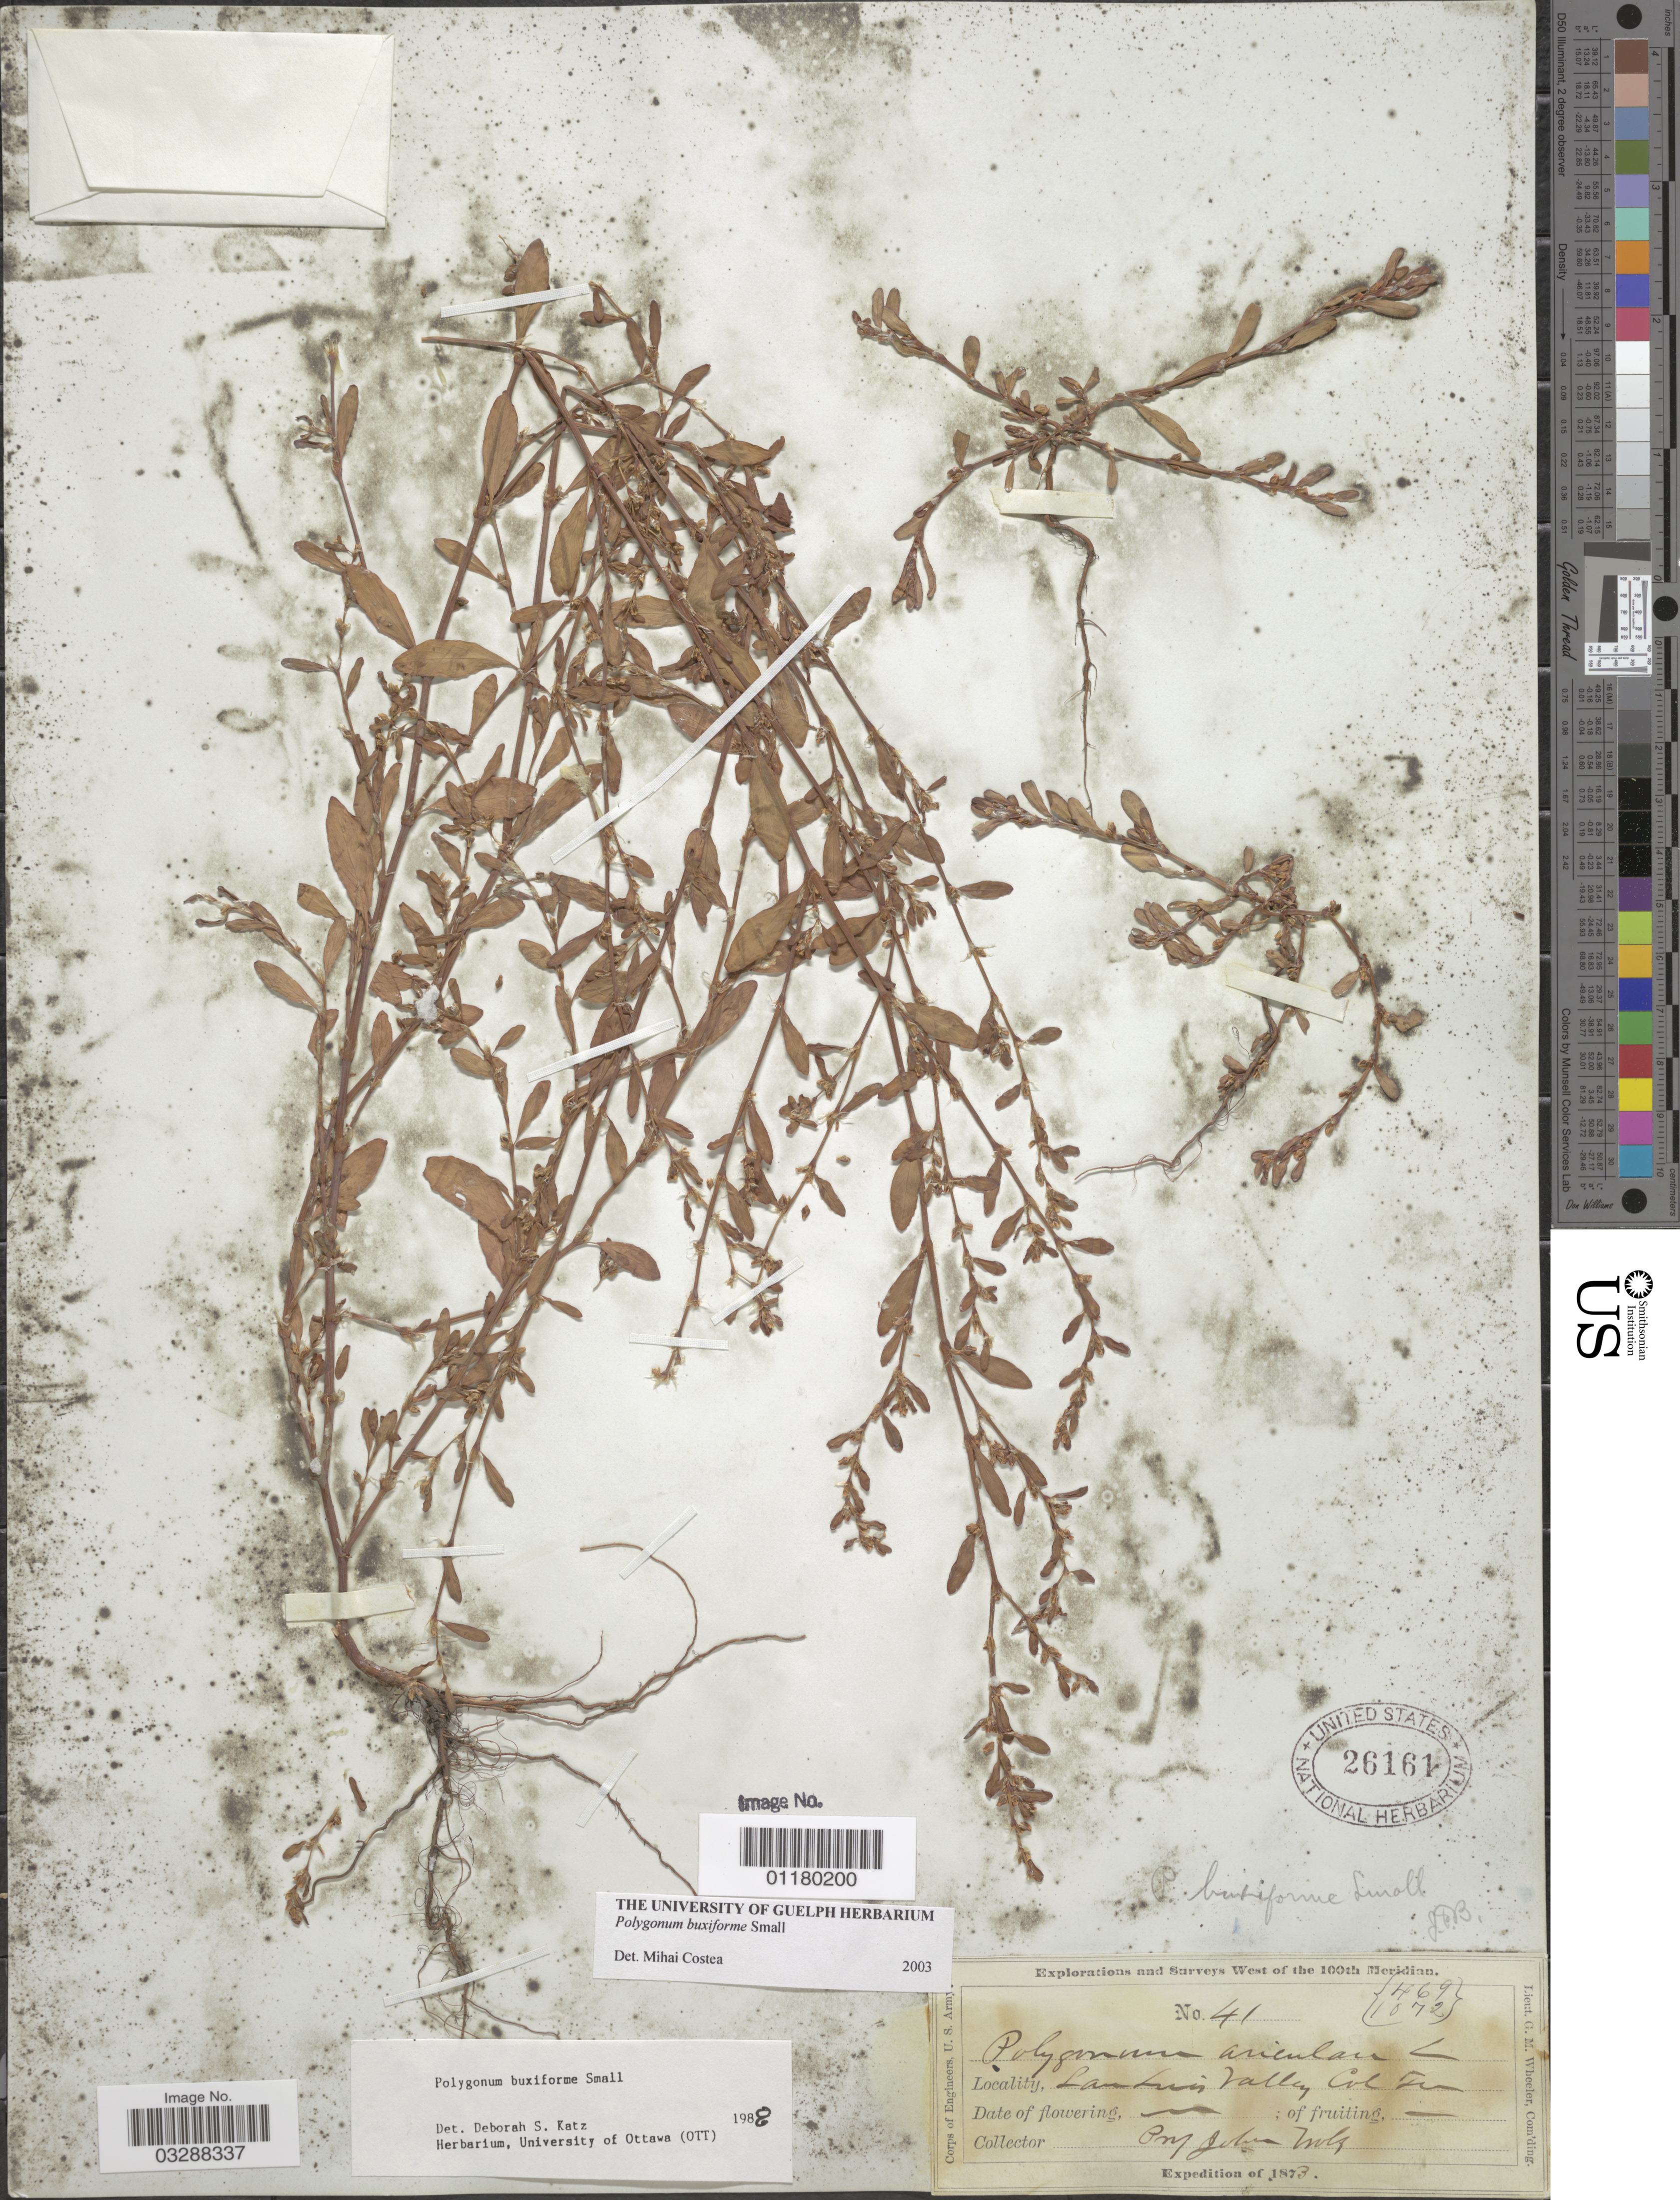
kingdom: Plantae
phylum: Tracheophyta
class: Magnoliopsida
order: Caryophyllales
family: Polygonaceae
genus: Polygonum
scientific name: Polygonum buxiforme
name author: Small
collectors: J. Wolf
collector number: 41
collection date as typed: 1873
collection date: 1873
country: United States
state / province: Colorado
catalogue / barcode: US 26161